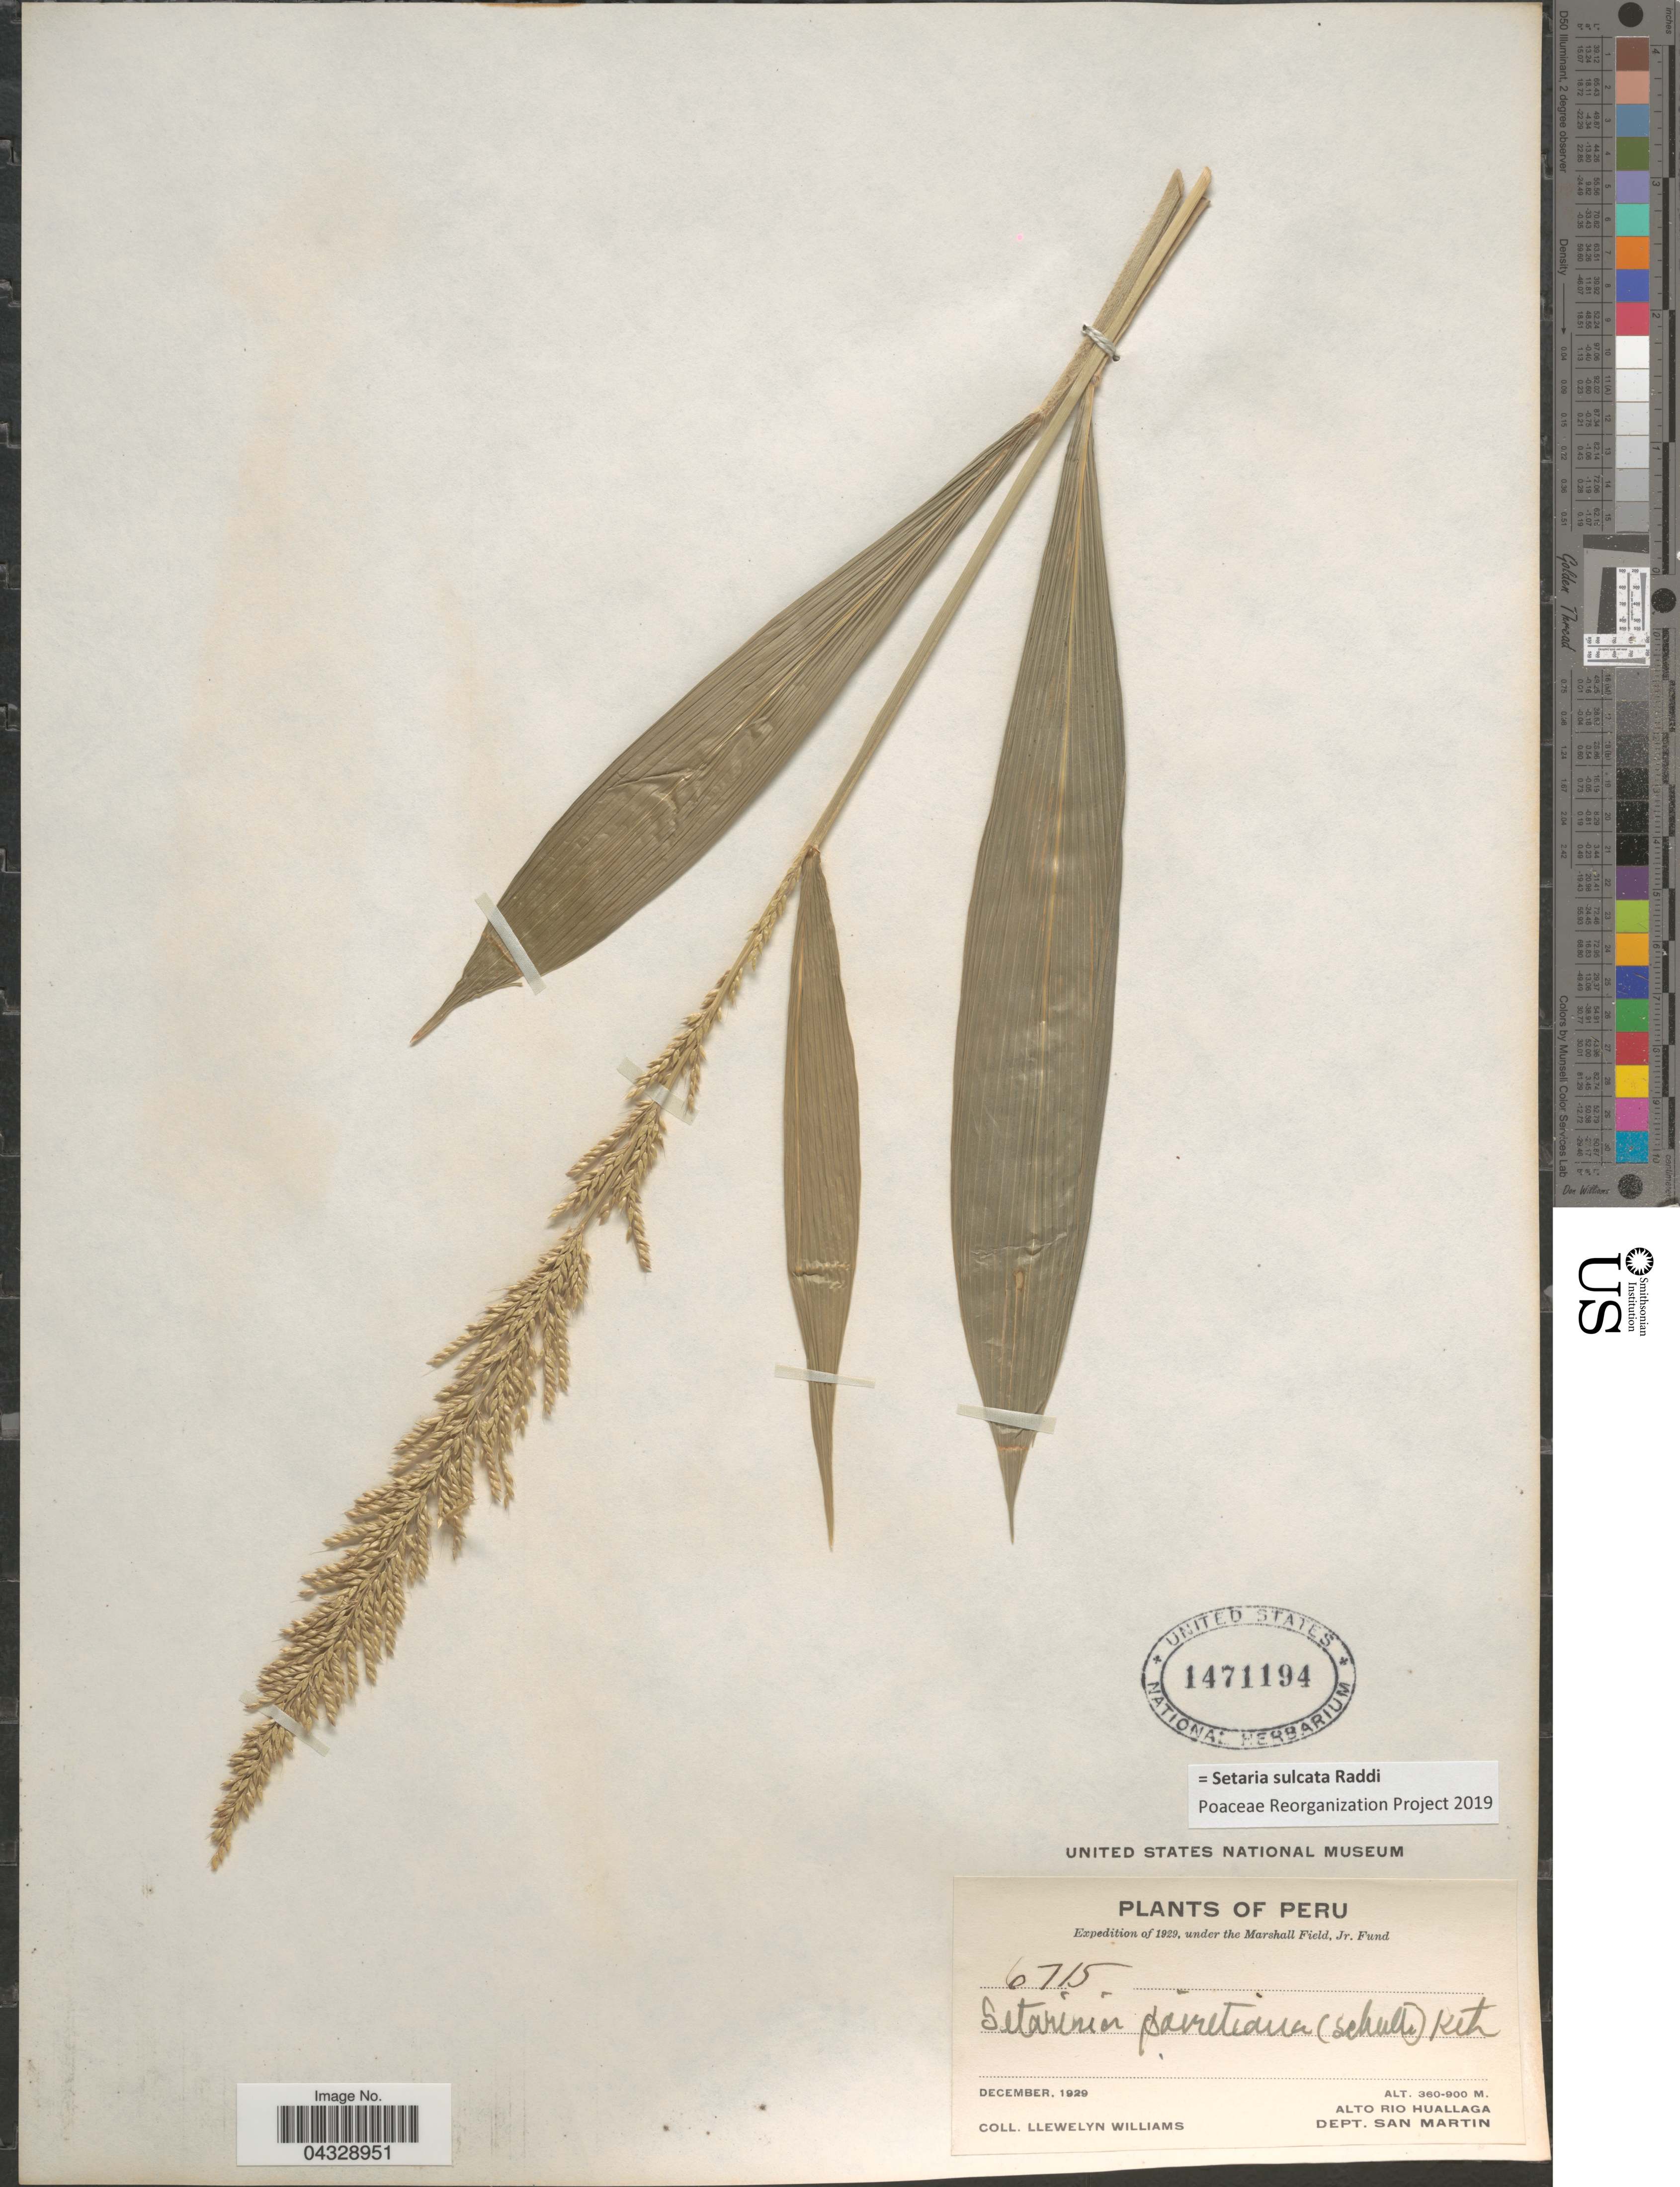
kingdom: Plantae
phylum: Tracheophyta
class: Liliopsida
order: Poales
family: Poaceae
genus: Setaria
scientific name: Setaria sulcata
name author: Raddi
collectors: Ll. Williams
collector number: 6715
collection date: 1929-12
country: Peru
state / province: San Martín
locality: Expedition of 1929. Alto Rio Huallaga. Dept. San Martin.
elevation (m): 360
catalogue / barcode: US 1471194